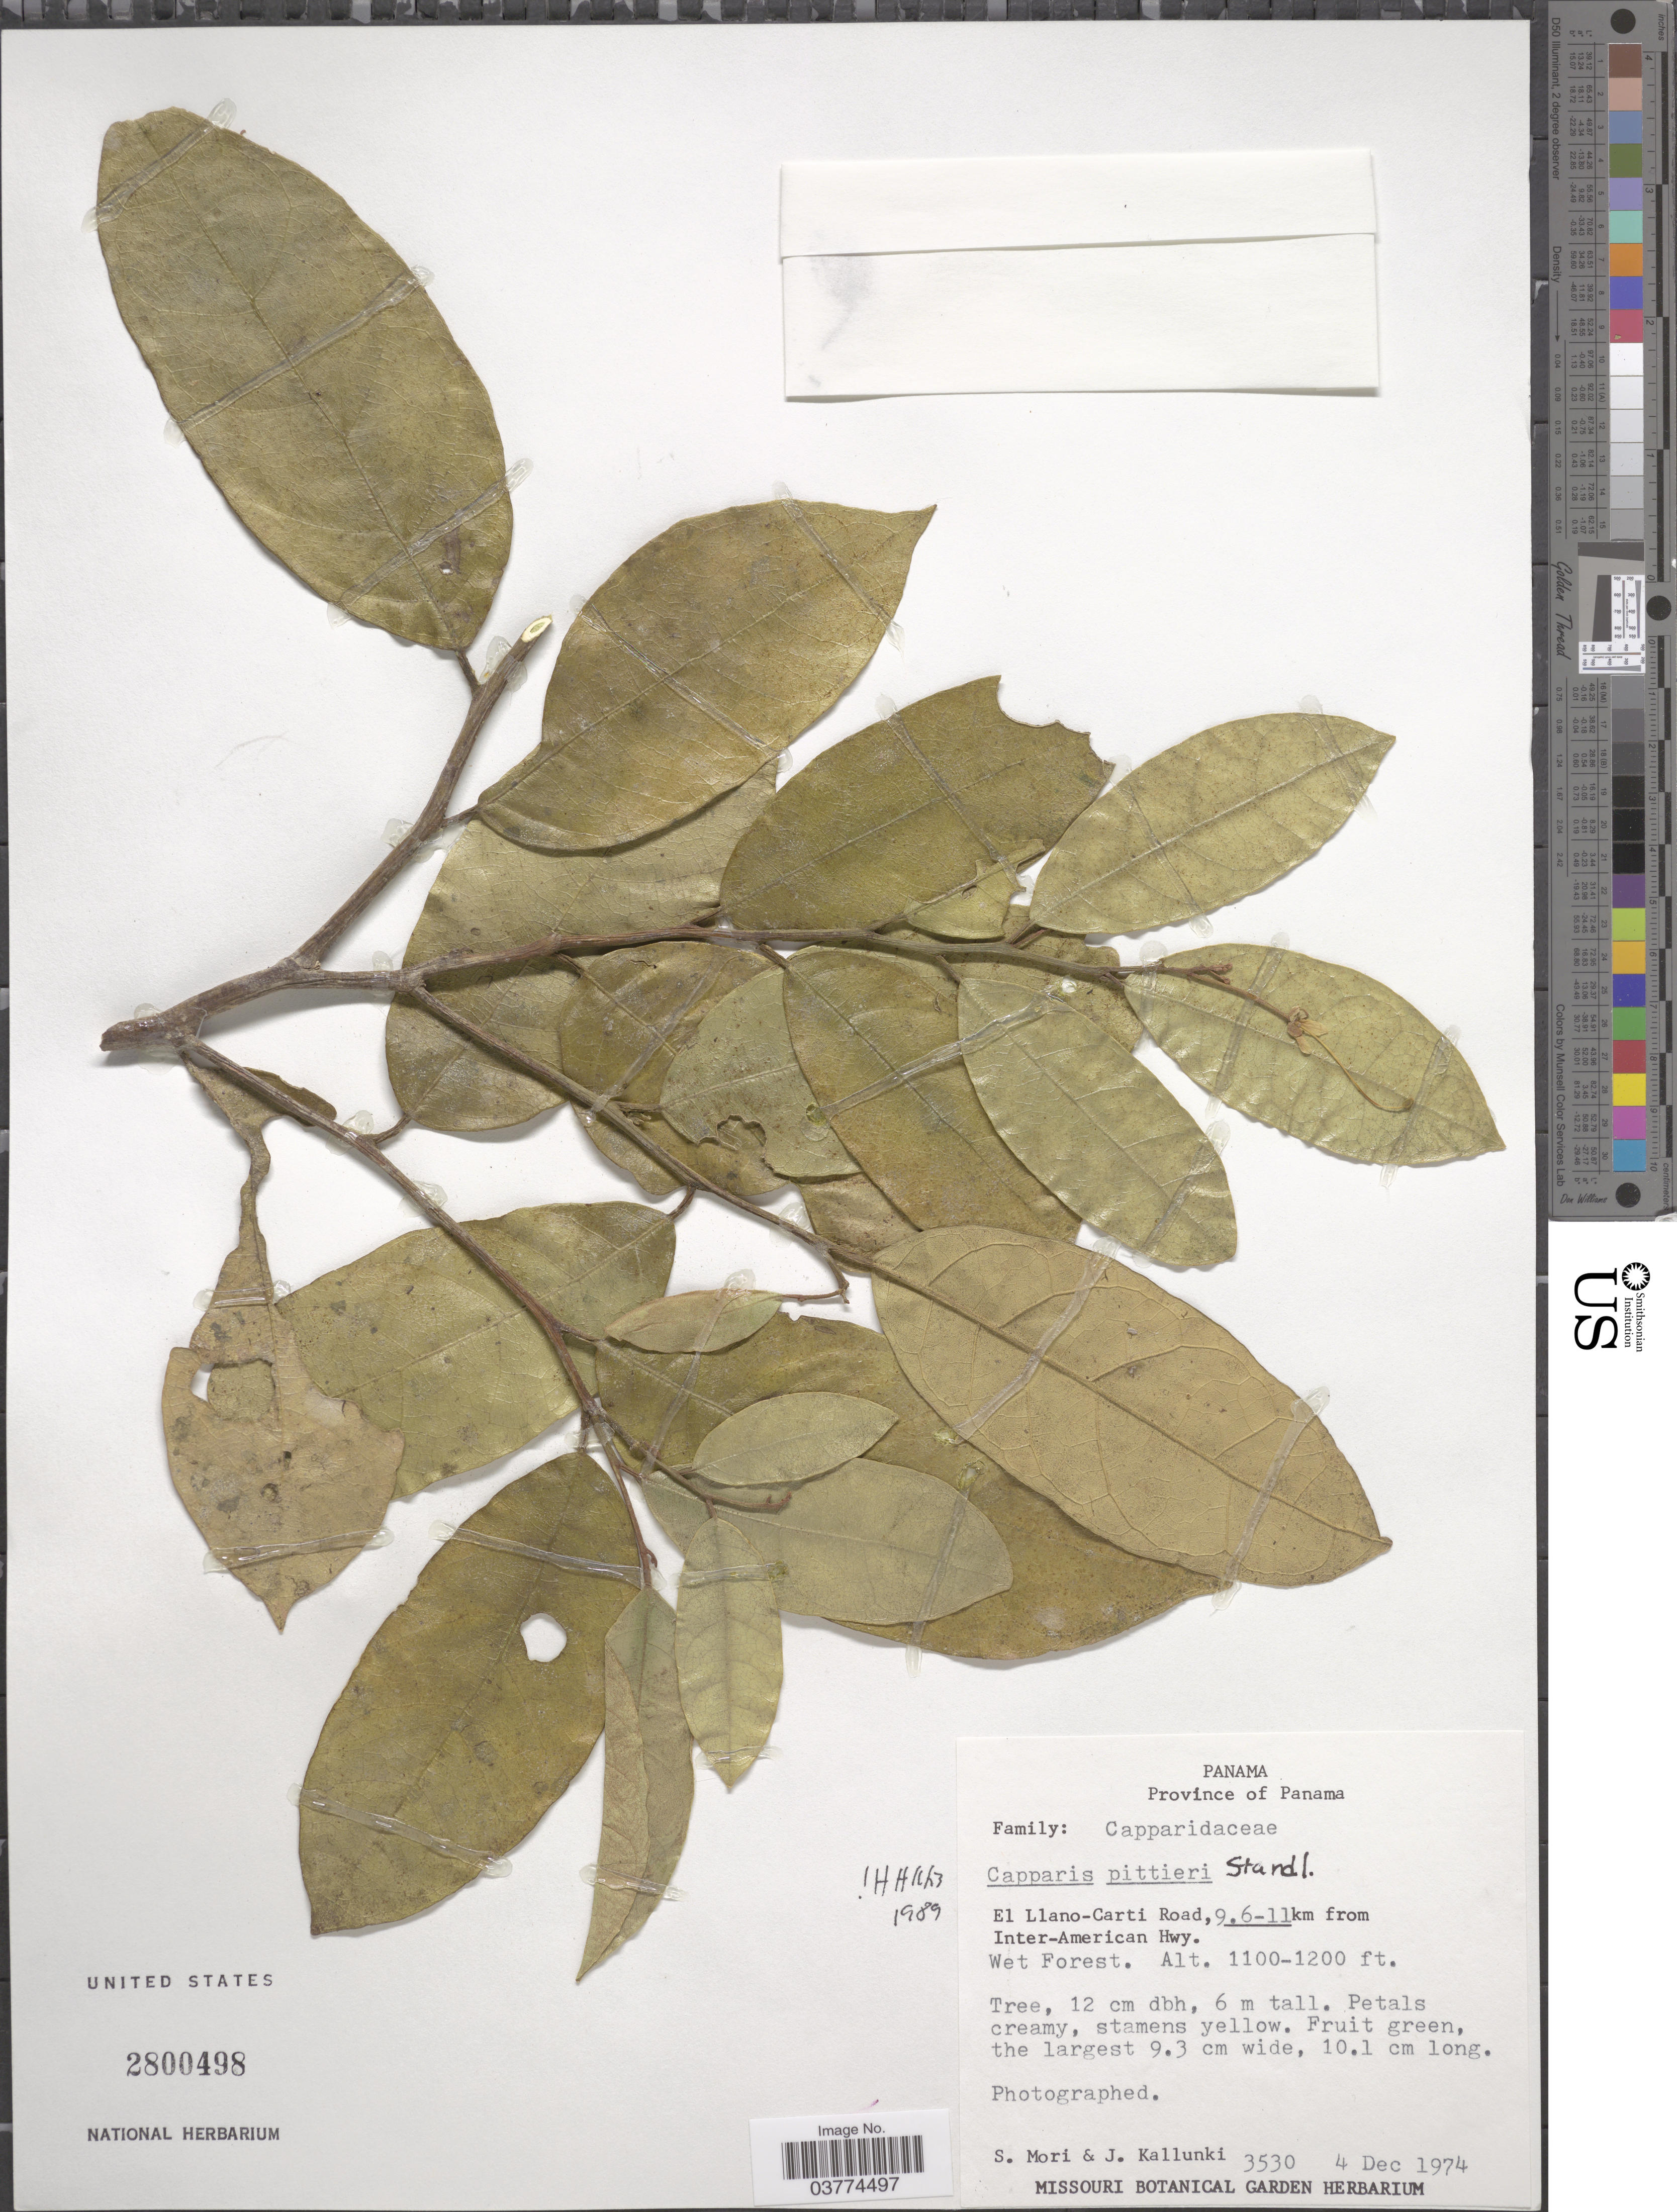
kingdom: Plantae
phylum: Tracheophyta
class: Magnoliopsida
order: Brassicales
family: Capparaceae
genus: Preslianthus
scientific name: Preslianthus pittieri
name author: (Standl.) Cornejo & Iltis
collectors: S. Mori & J. Kallunki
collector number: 3530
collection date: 1974-12-04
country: Panama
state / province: Panamá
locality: El Llano-Carti Road, 9.6-11 km from Inter-American Hwy. Wet Forest.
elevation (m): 335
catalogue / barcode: US 2800498